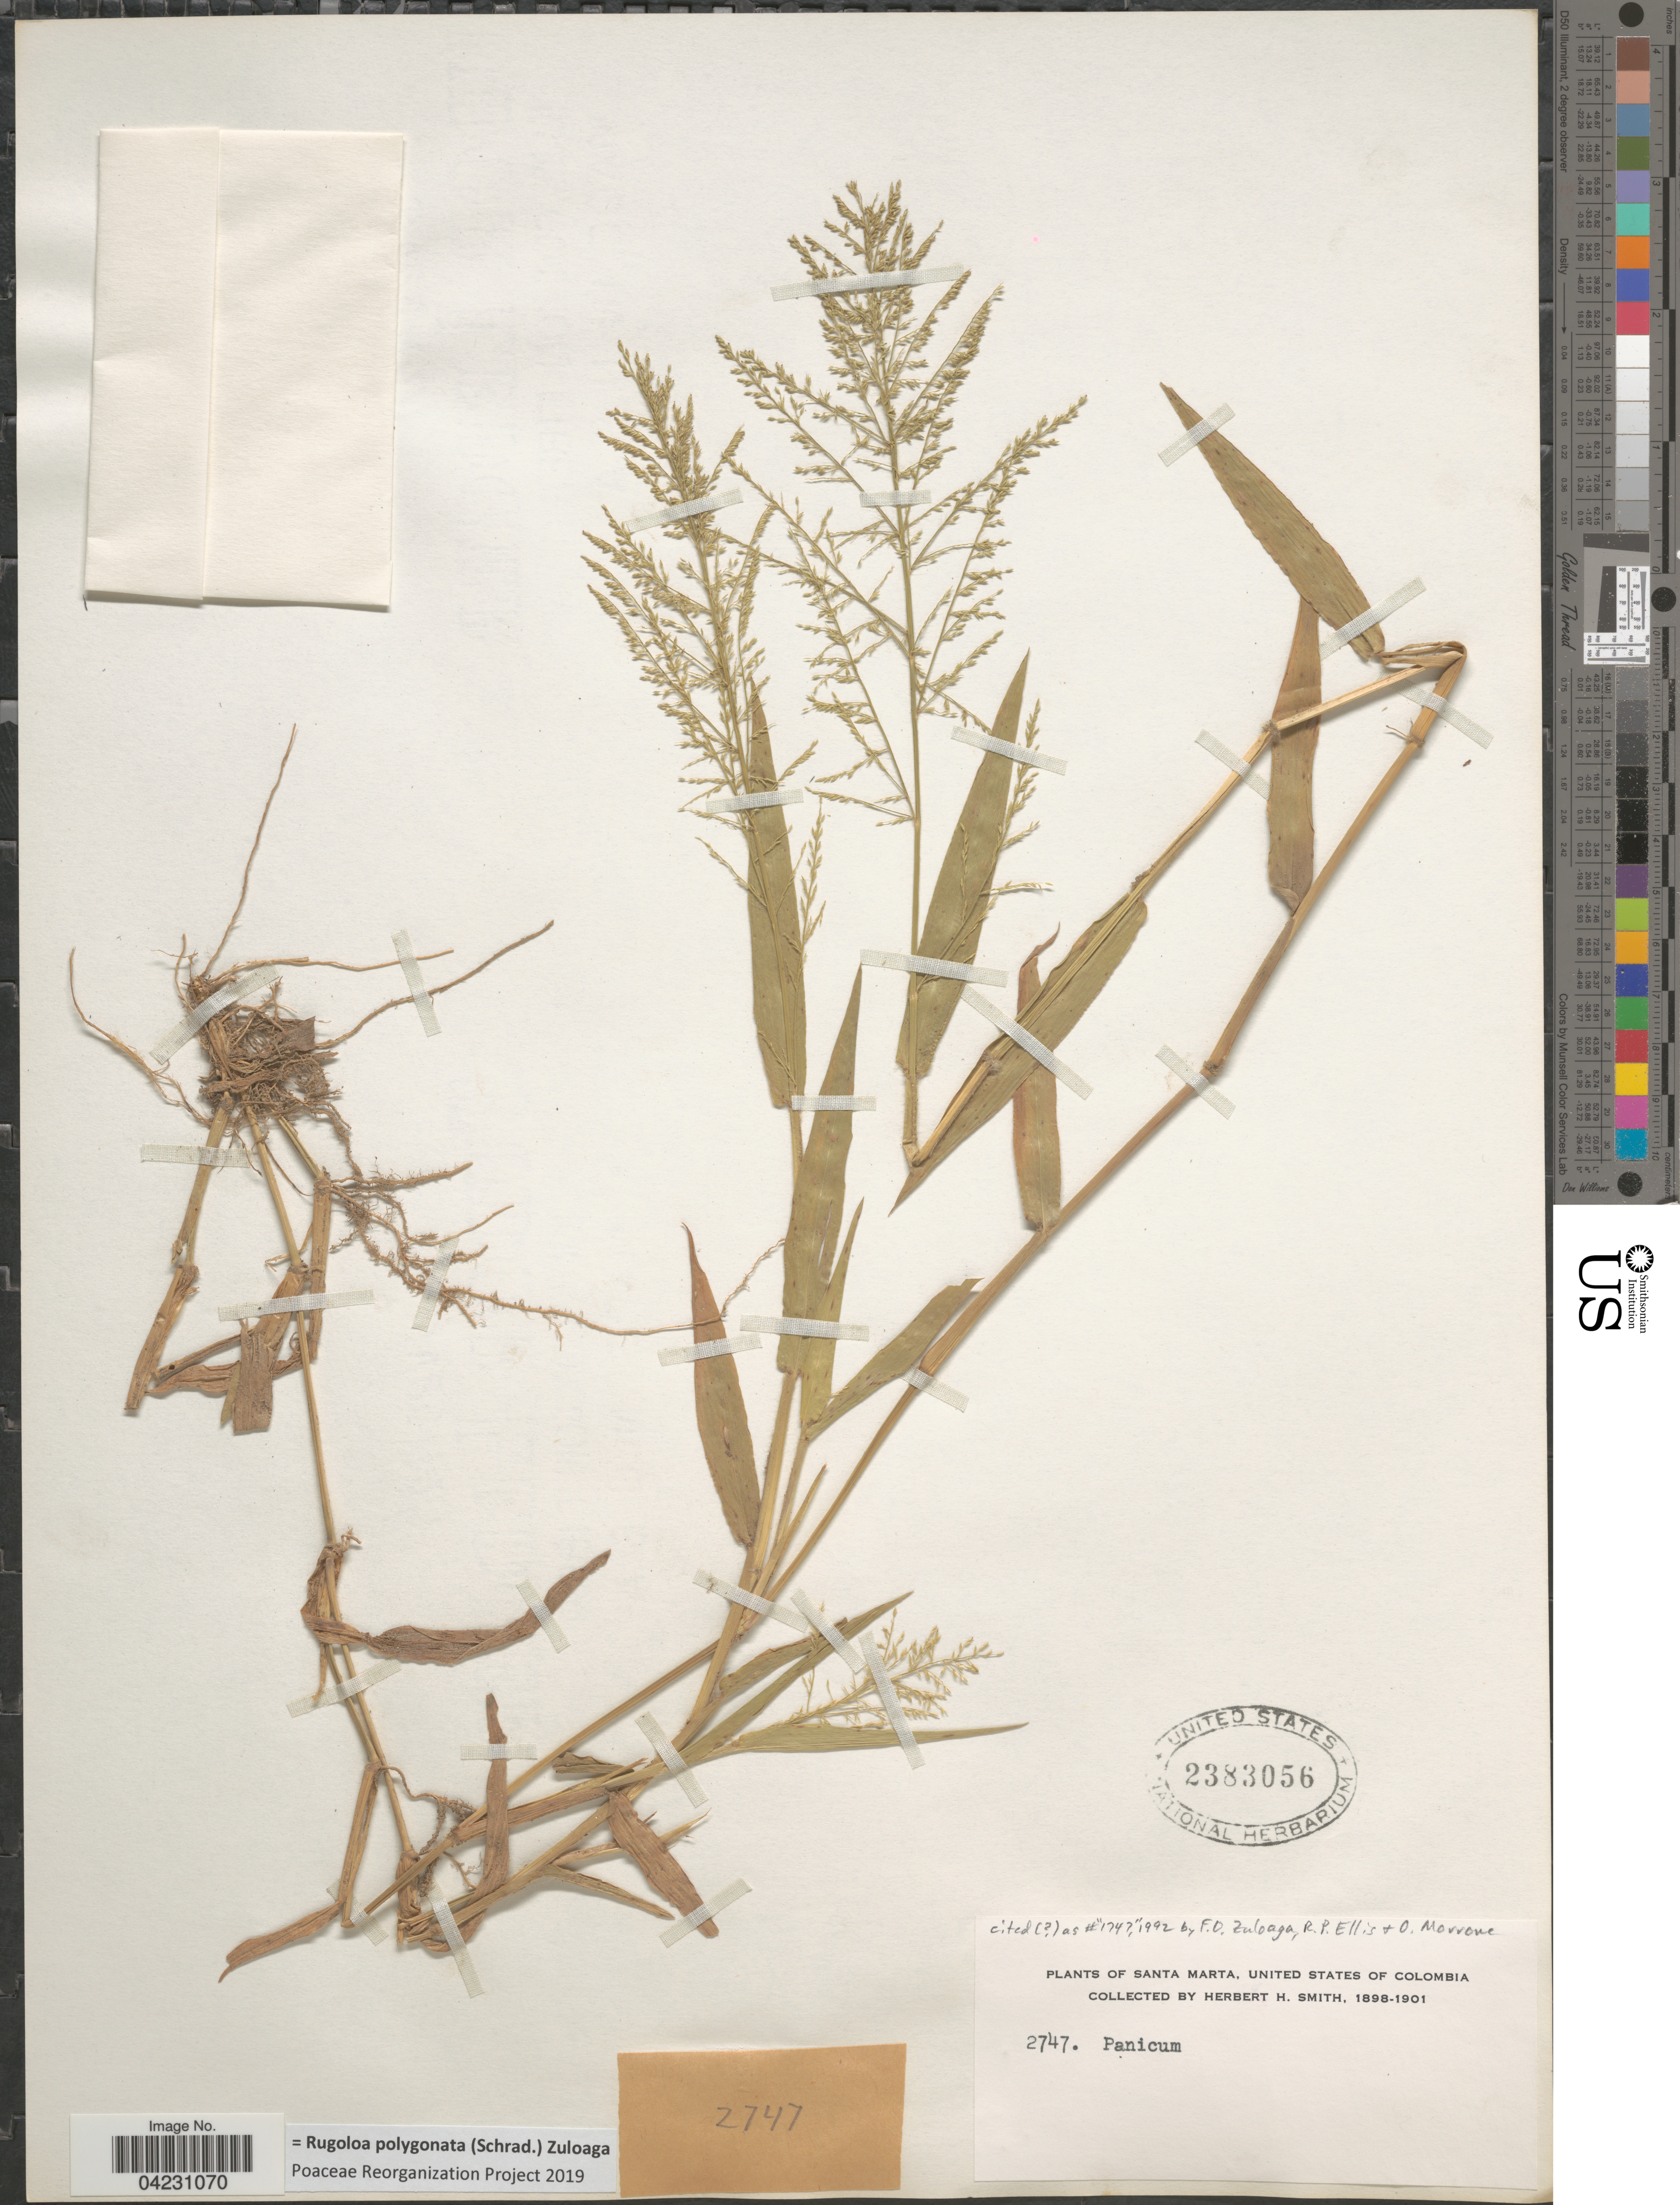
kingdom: Plantae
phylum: Tracheophyta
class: Liliopsida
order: Poales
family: Poaceae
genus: Rugoloa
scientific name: Rugoloa polygonata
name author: (Schrad.) Zuloaga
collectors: Herbert H. Smith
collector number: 2747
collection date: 1898/1901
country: Colombia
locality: Santa Marta, United States of Colombia.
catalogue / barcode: US 2383056